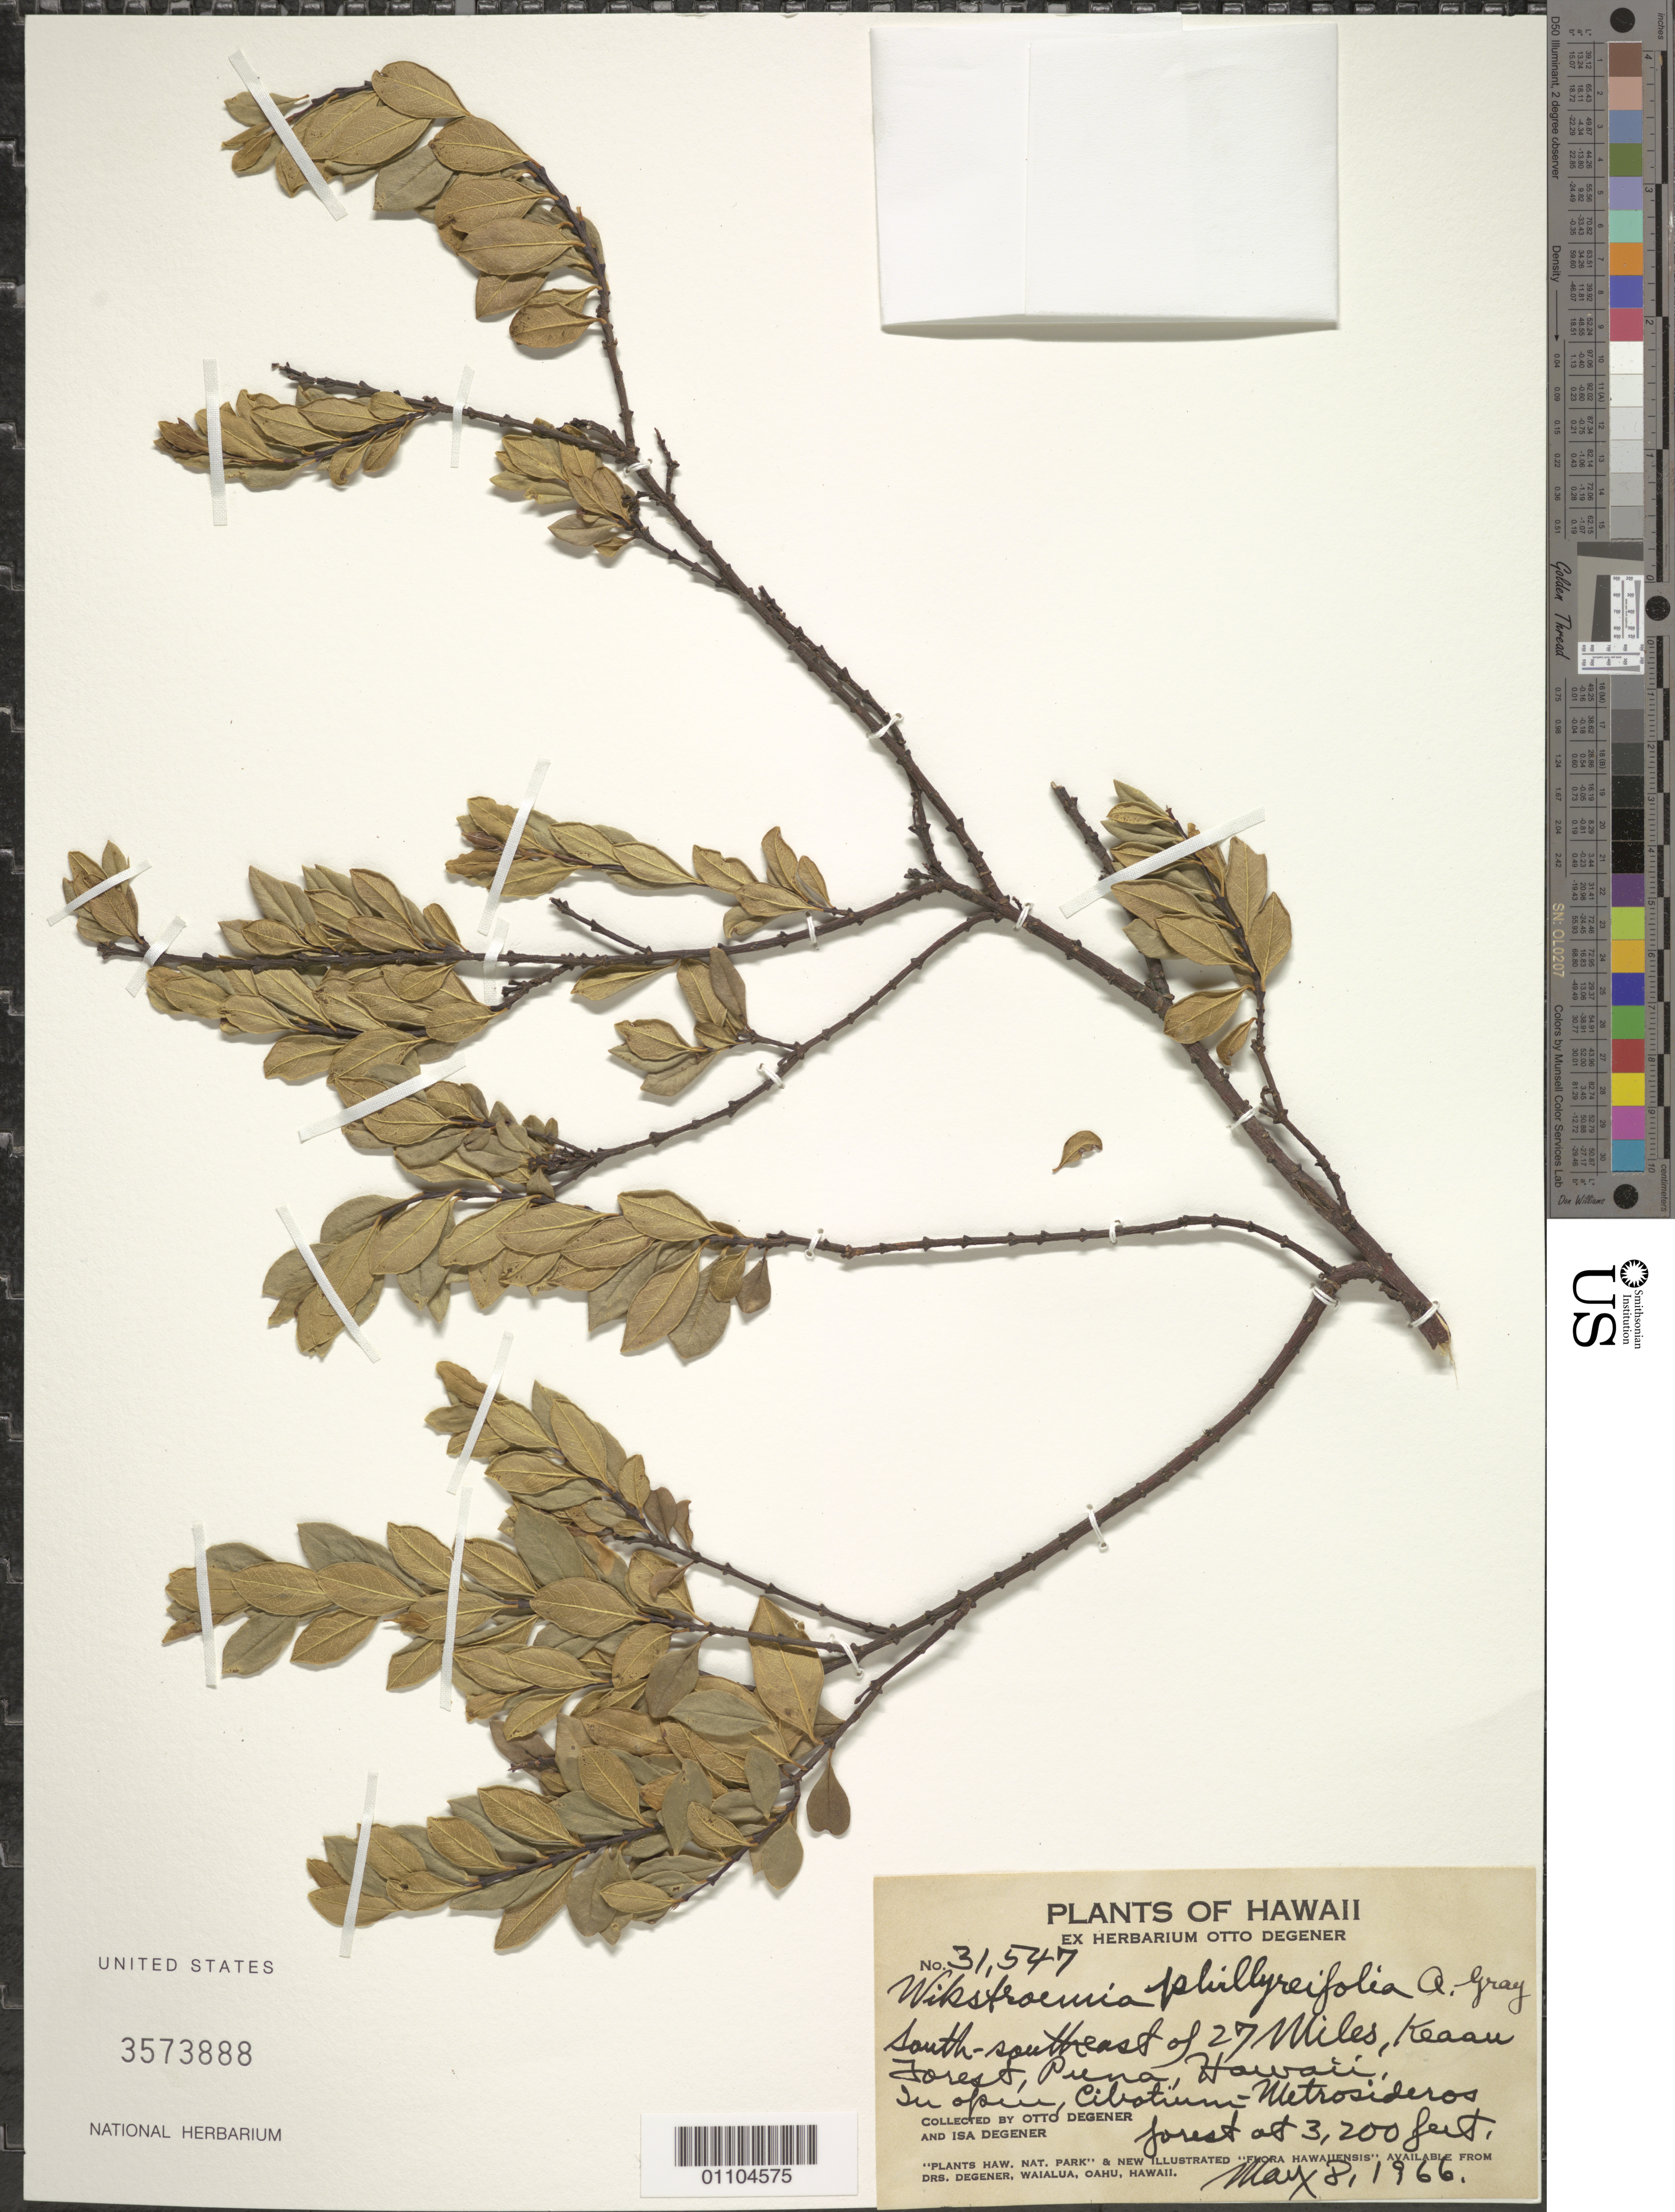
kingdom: Plantae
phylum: Tracheophyta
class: Magnoliopsida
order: Malvales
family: Thymelaeaceae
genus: Wikstroemia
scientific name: Wikstroemia phillyreifolia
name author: A. Gray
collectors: O. Degener & I. Degener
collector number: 31547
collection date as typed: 8 May 1966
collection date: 1966-05-08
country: United States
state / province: Hawaii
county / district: Hawaii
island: Hawaii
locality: South-southeast of 27 Miles, Keaau Forest, Puna.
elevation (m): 975.36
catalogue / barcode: US 3573888